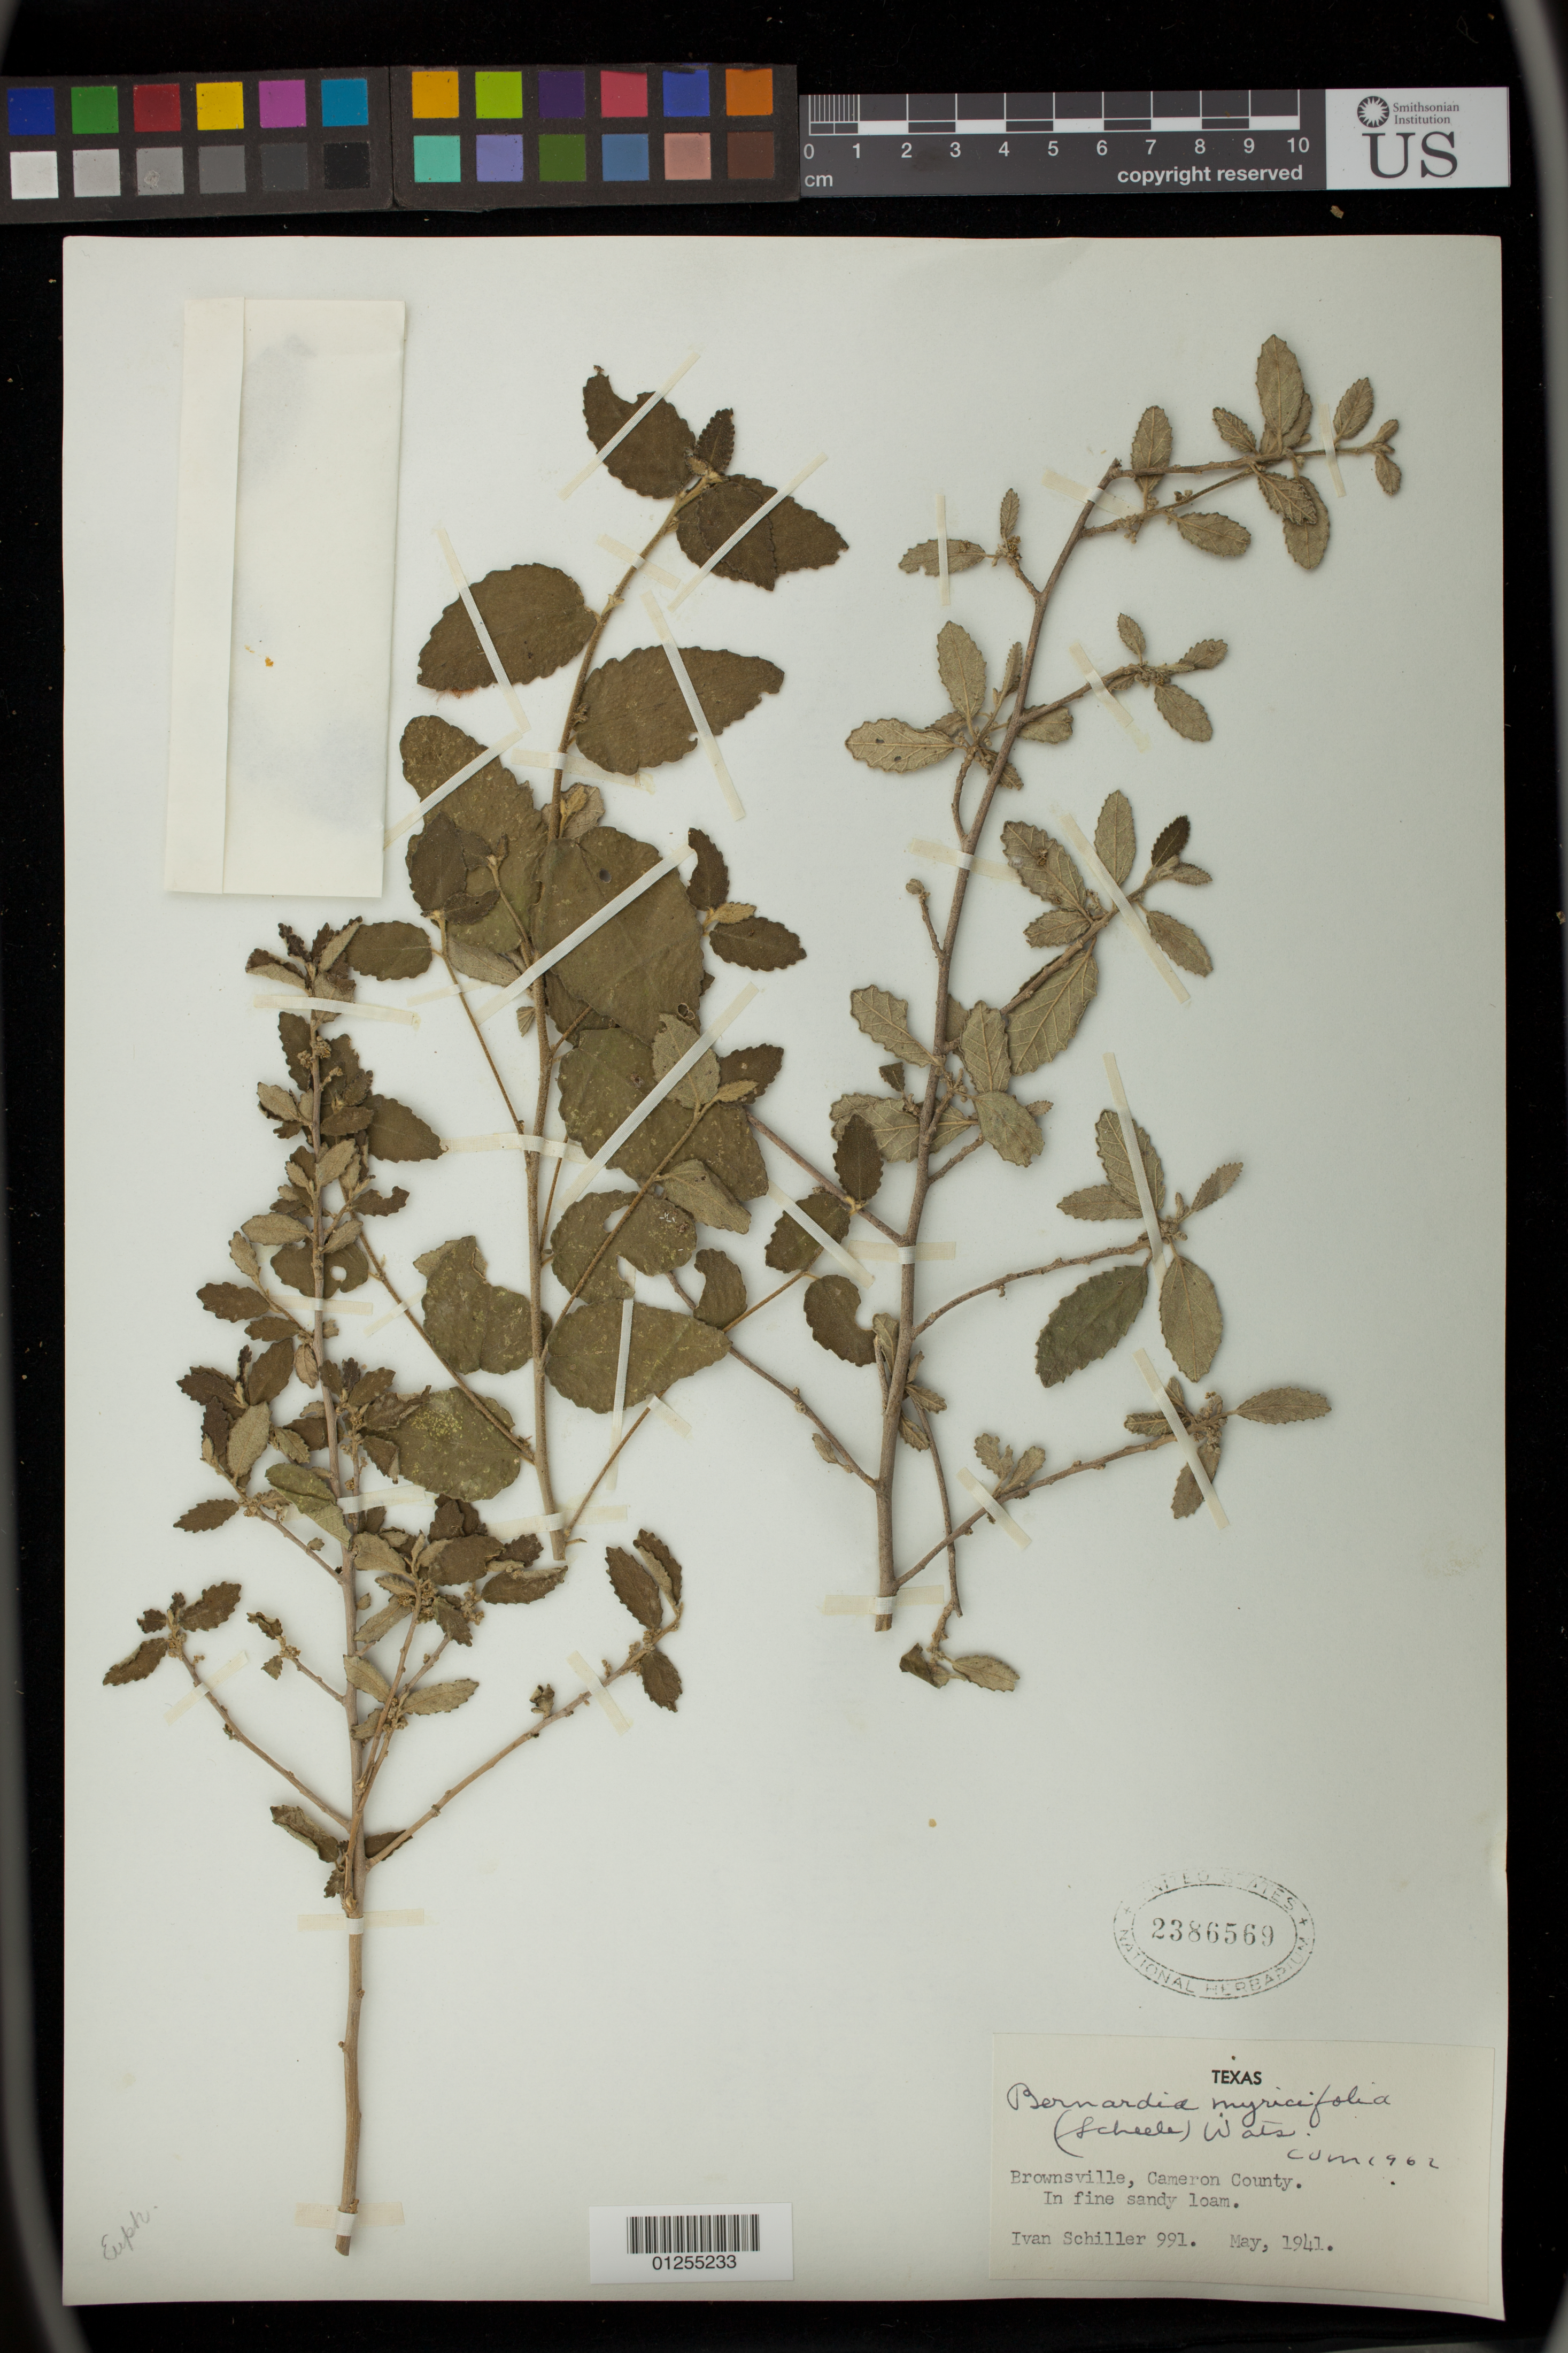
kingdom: Plantae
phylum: Tracheophyta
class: Magnoliopsida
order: Malpighiales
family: Euphorbiaceae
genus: Bernardia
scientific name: Bernardia myricifolia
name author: (Scheele) S. Watson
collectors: I. Schiller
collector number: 991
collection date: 1941-05-01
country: United States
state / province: Texas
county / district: Cameron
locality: Brownsville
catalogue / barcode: US 2386569